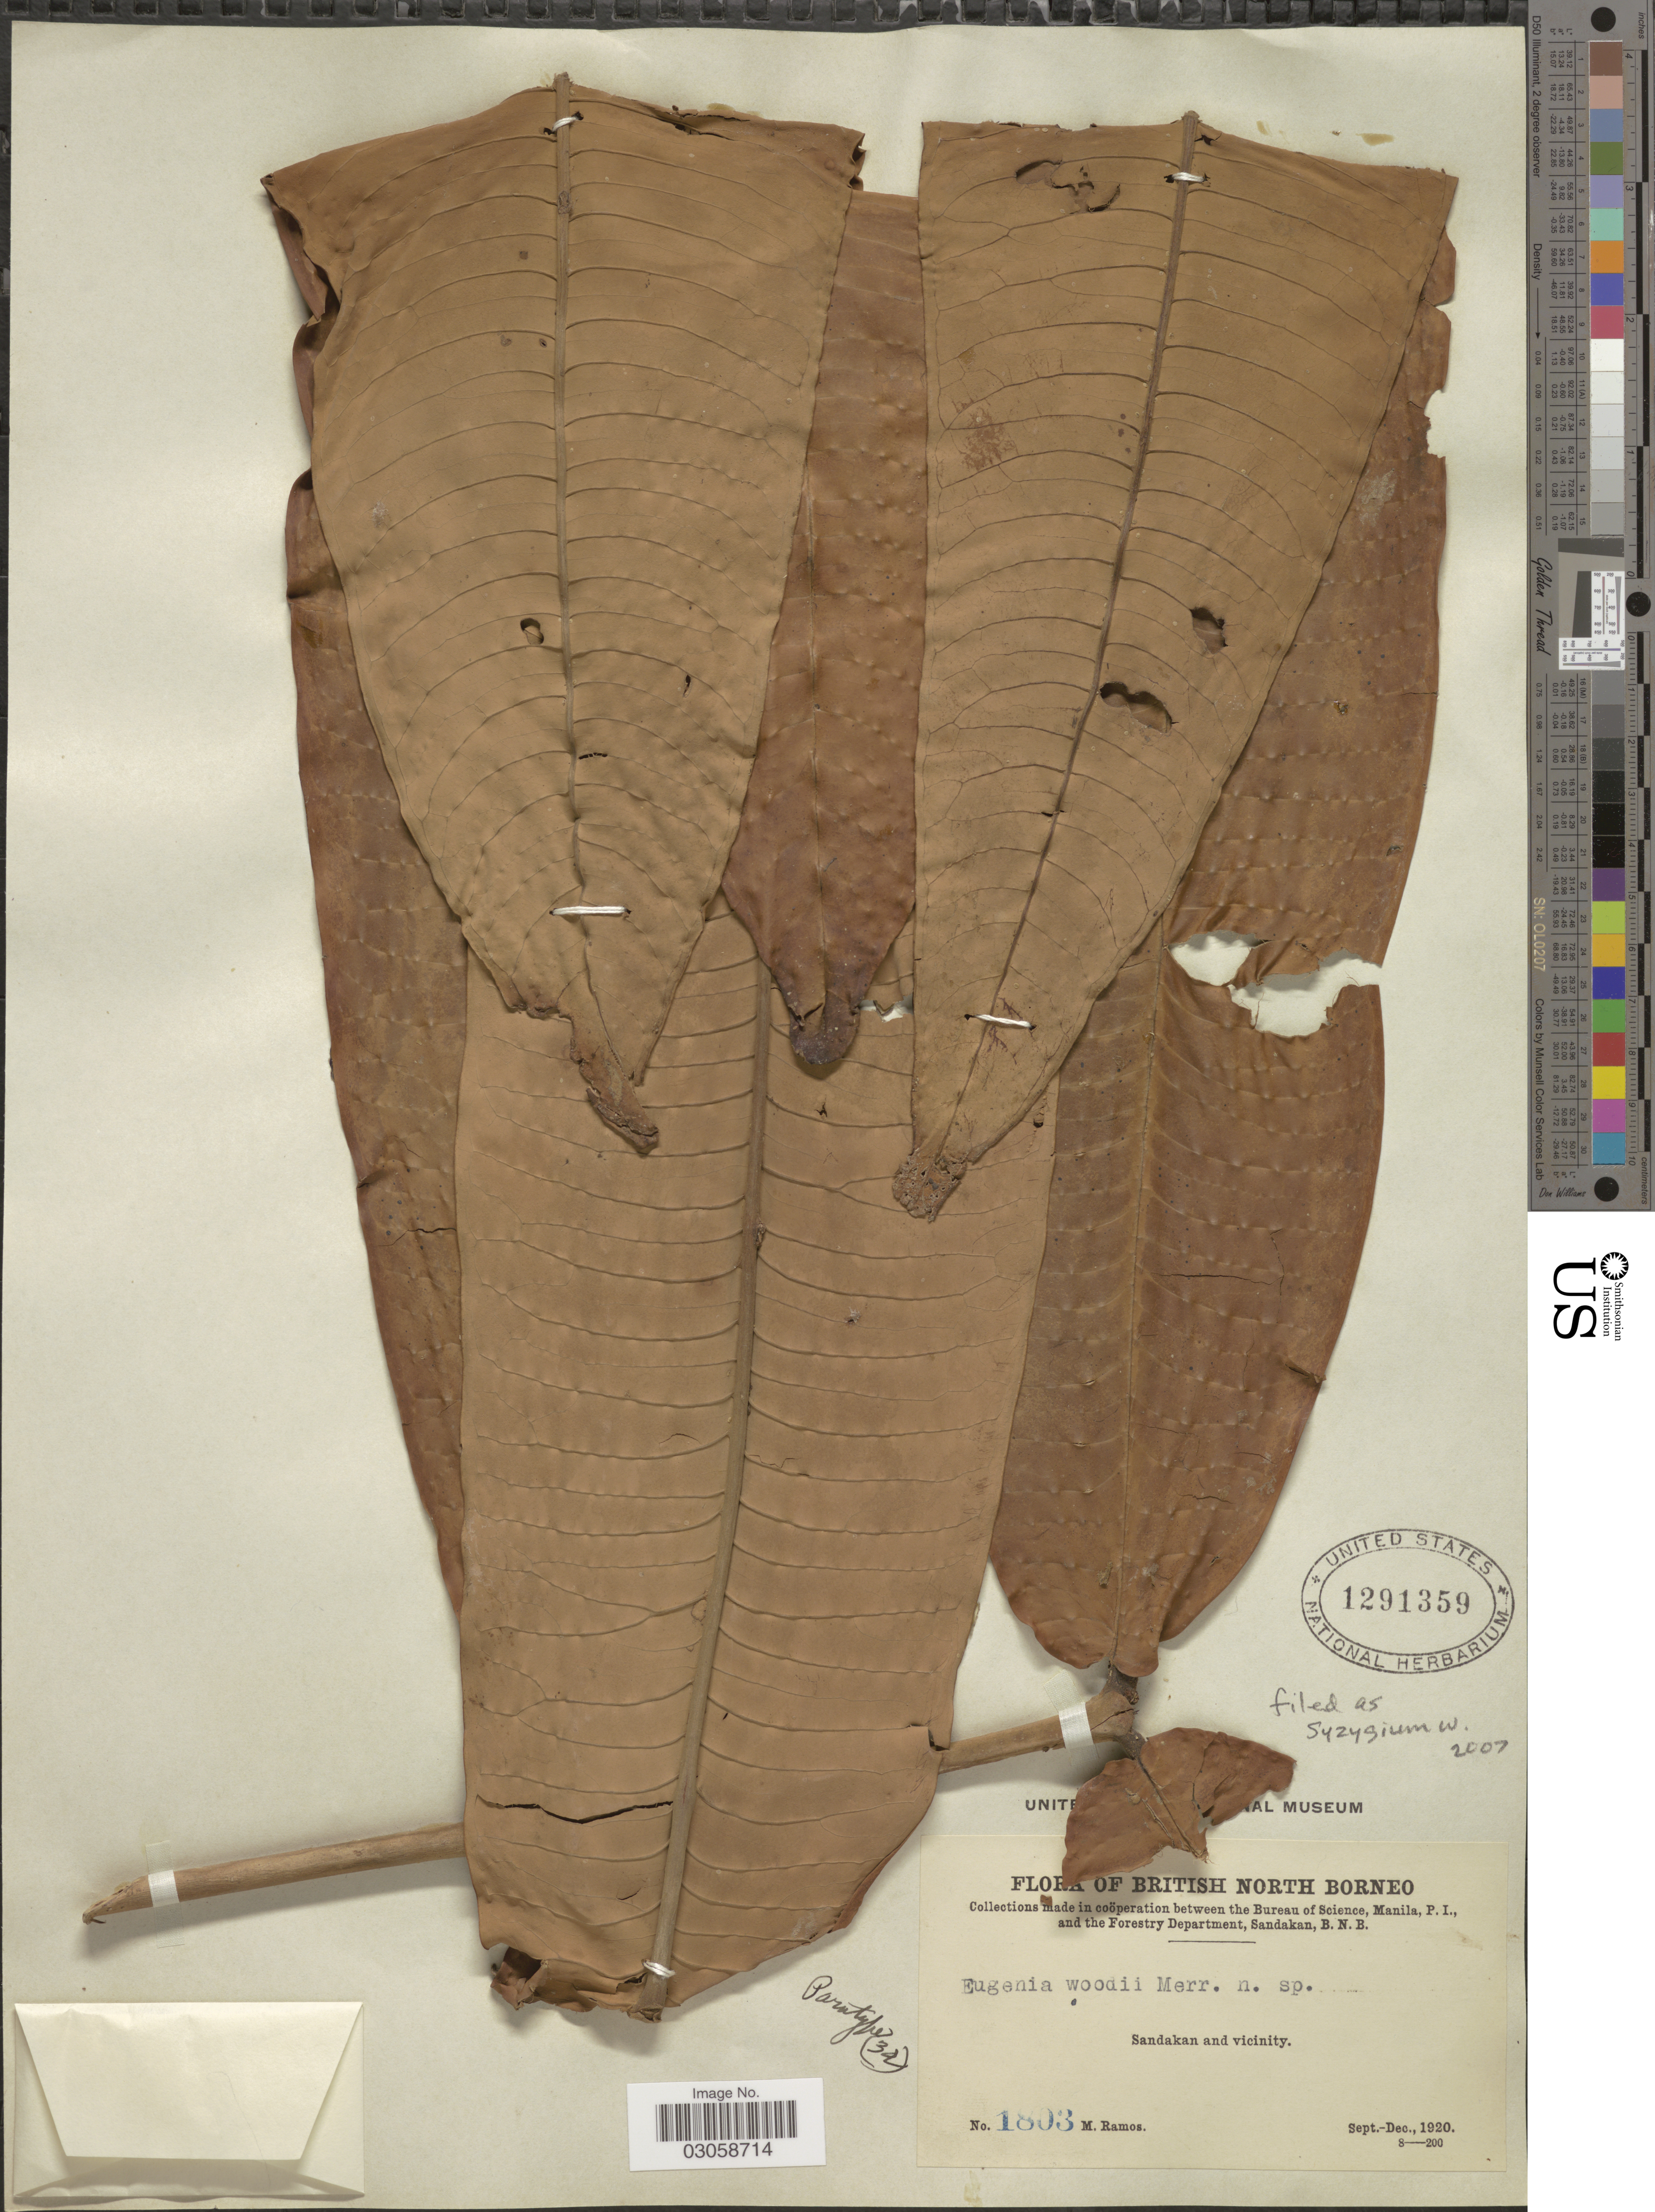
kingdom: Plantae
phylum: Tracheophyta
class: Magnoliopsida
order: Myrtales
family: Myrtaceae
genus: Syzygium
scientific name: Syzygium woodii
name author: (Merr.) Masam.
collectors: M. Ramos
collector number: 1803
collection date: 1920-09/1920-12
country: Malaysia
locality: British North Borneo. Sandakan and vicinity.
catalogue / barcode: US 1291359